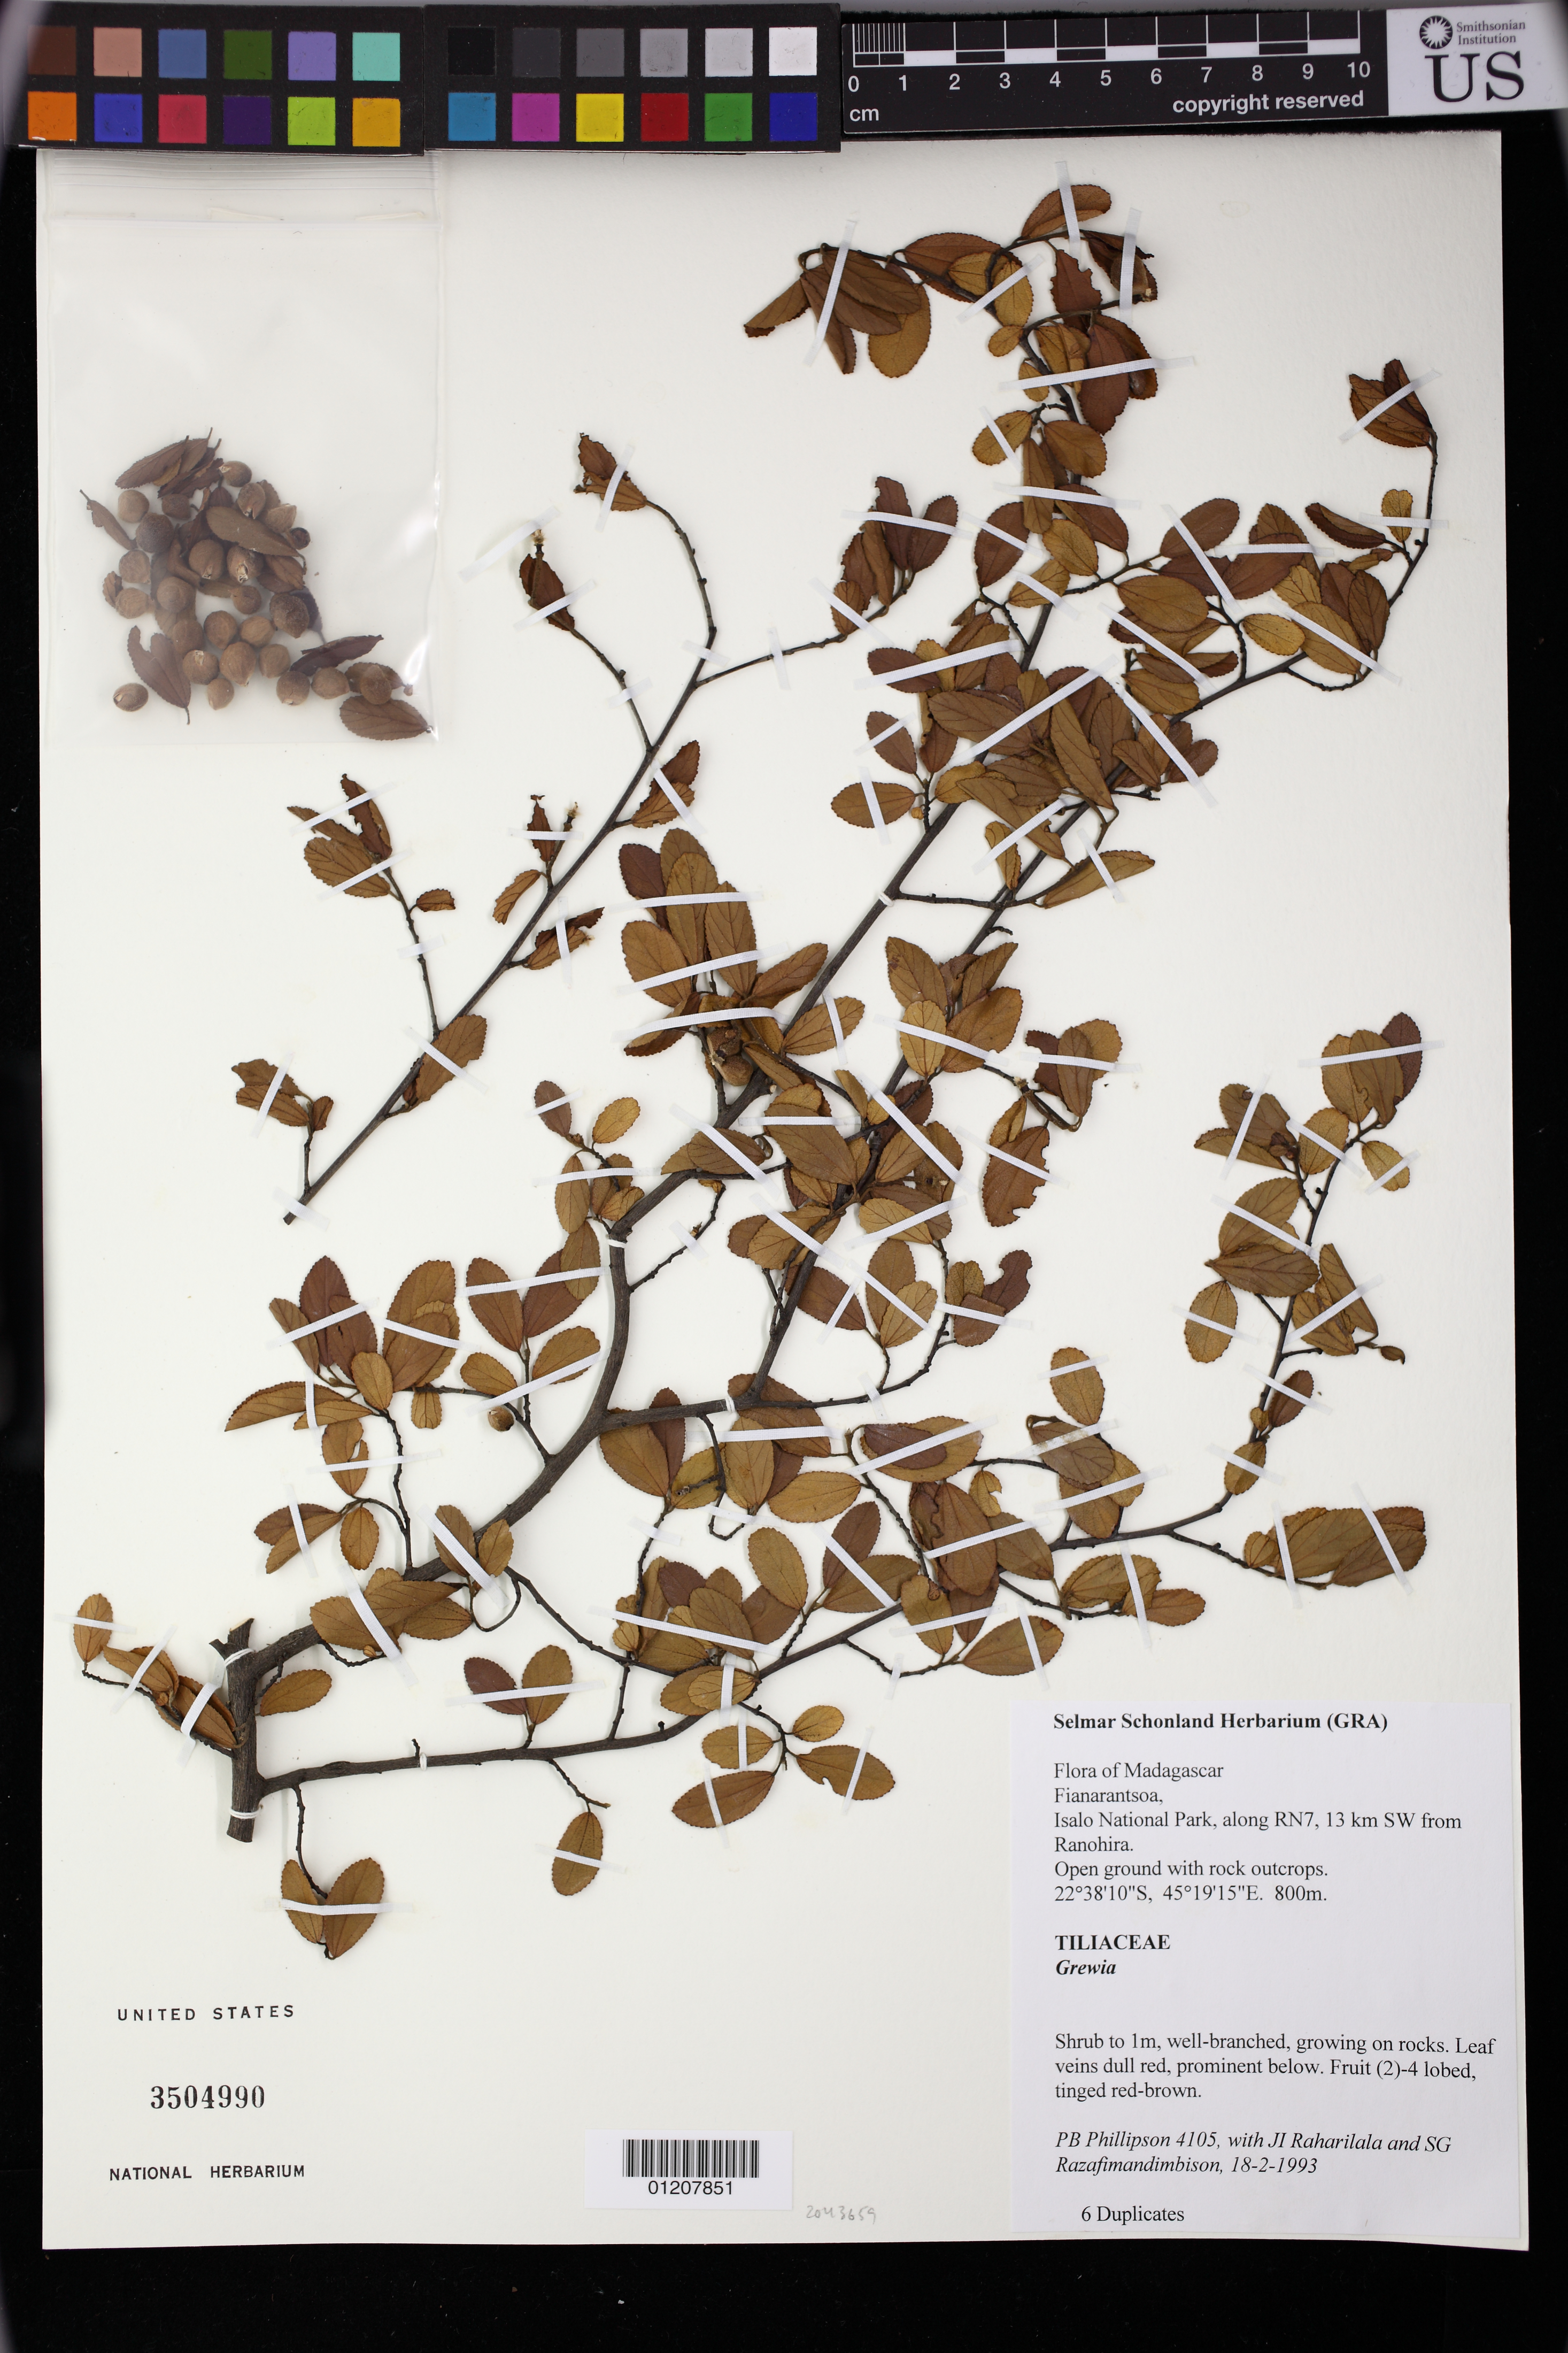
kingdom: Plantae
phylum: Tracheophyta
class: Magnoliopsida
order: Malvales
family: Malvaceae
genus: Grewia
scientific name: Grewia sp.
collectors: P. B. Phillipson, J. I. Raharilala & S. Razafimandimbison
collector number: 4105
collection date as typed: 18 Feb 1993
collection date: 1993-02-18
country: Madagascar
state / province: Ihorombe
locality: Fianarantsoa: Isalo National Park, along RN7, 13km SW from Ranohira. Open ground with outcrops.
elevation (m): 800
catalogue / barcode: US 3504990